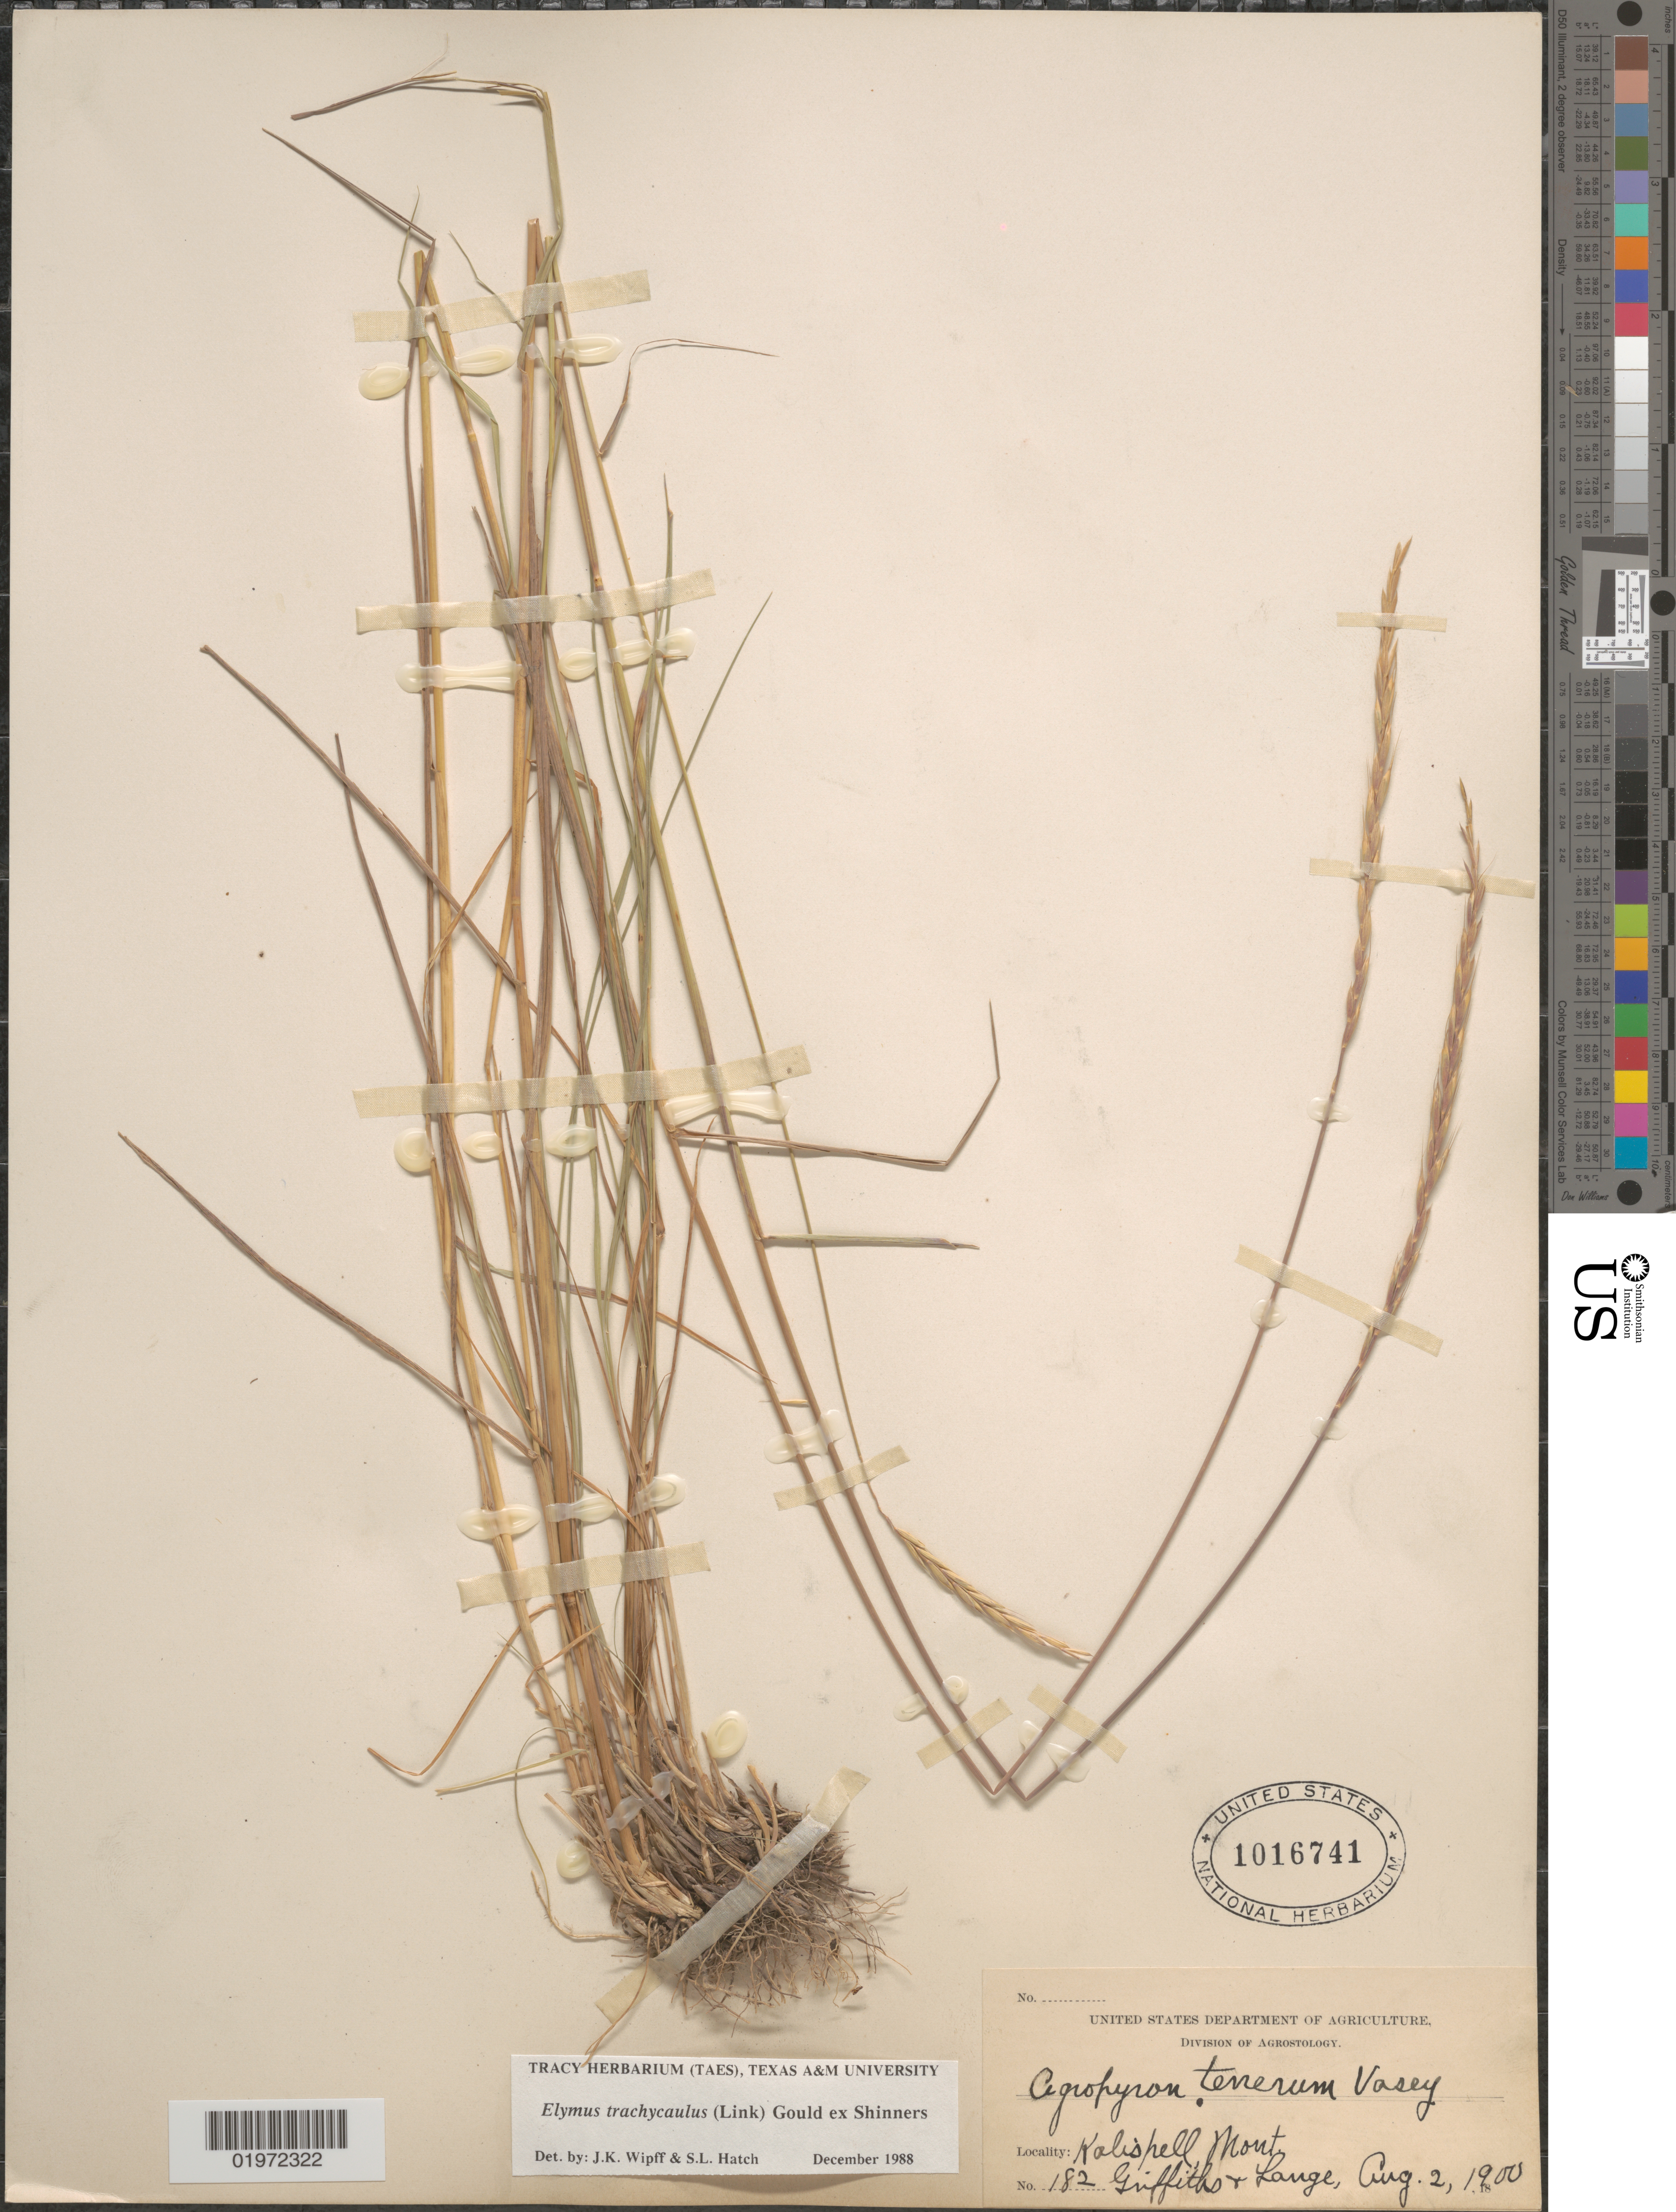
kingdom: Plantae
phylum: Tracheophyta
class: Liliopsida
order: Poales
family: Poaceae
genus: Elymus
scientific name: Elymus trachycaulus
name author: (Link) Gould ex Shinners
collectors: -- Griffiths & -- Lange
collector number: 182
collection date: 1900-08-02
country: United States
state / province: Montana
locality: Kalispell.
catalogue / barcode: US 1016741